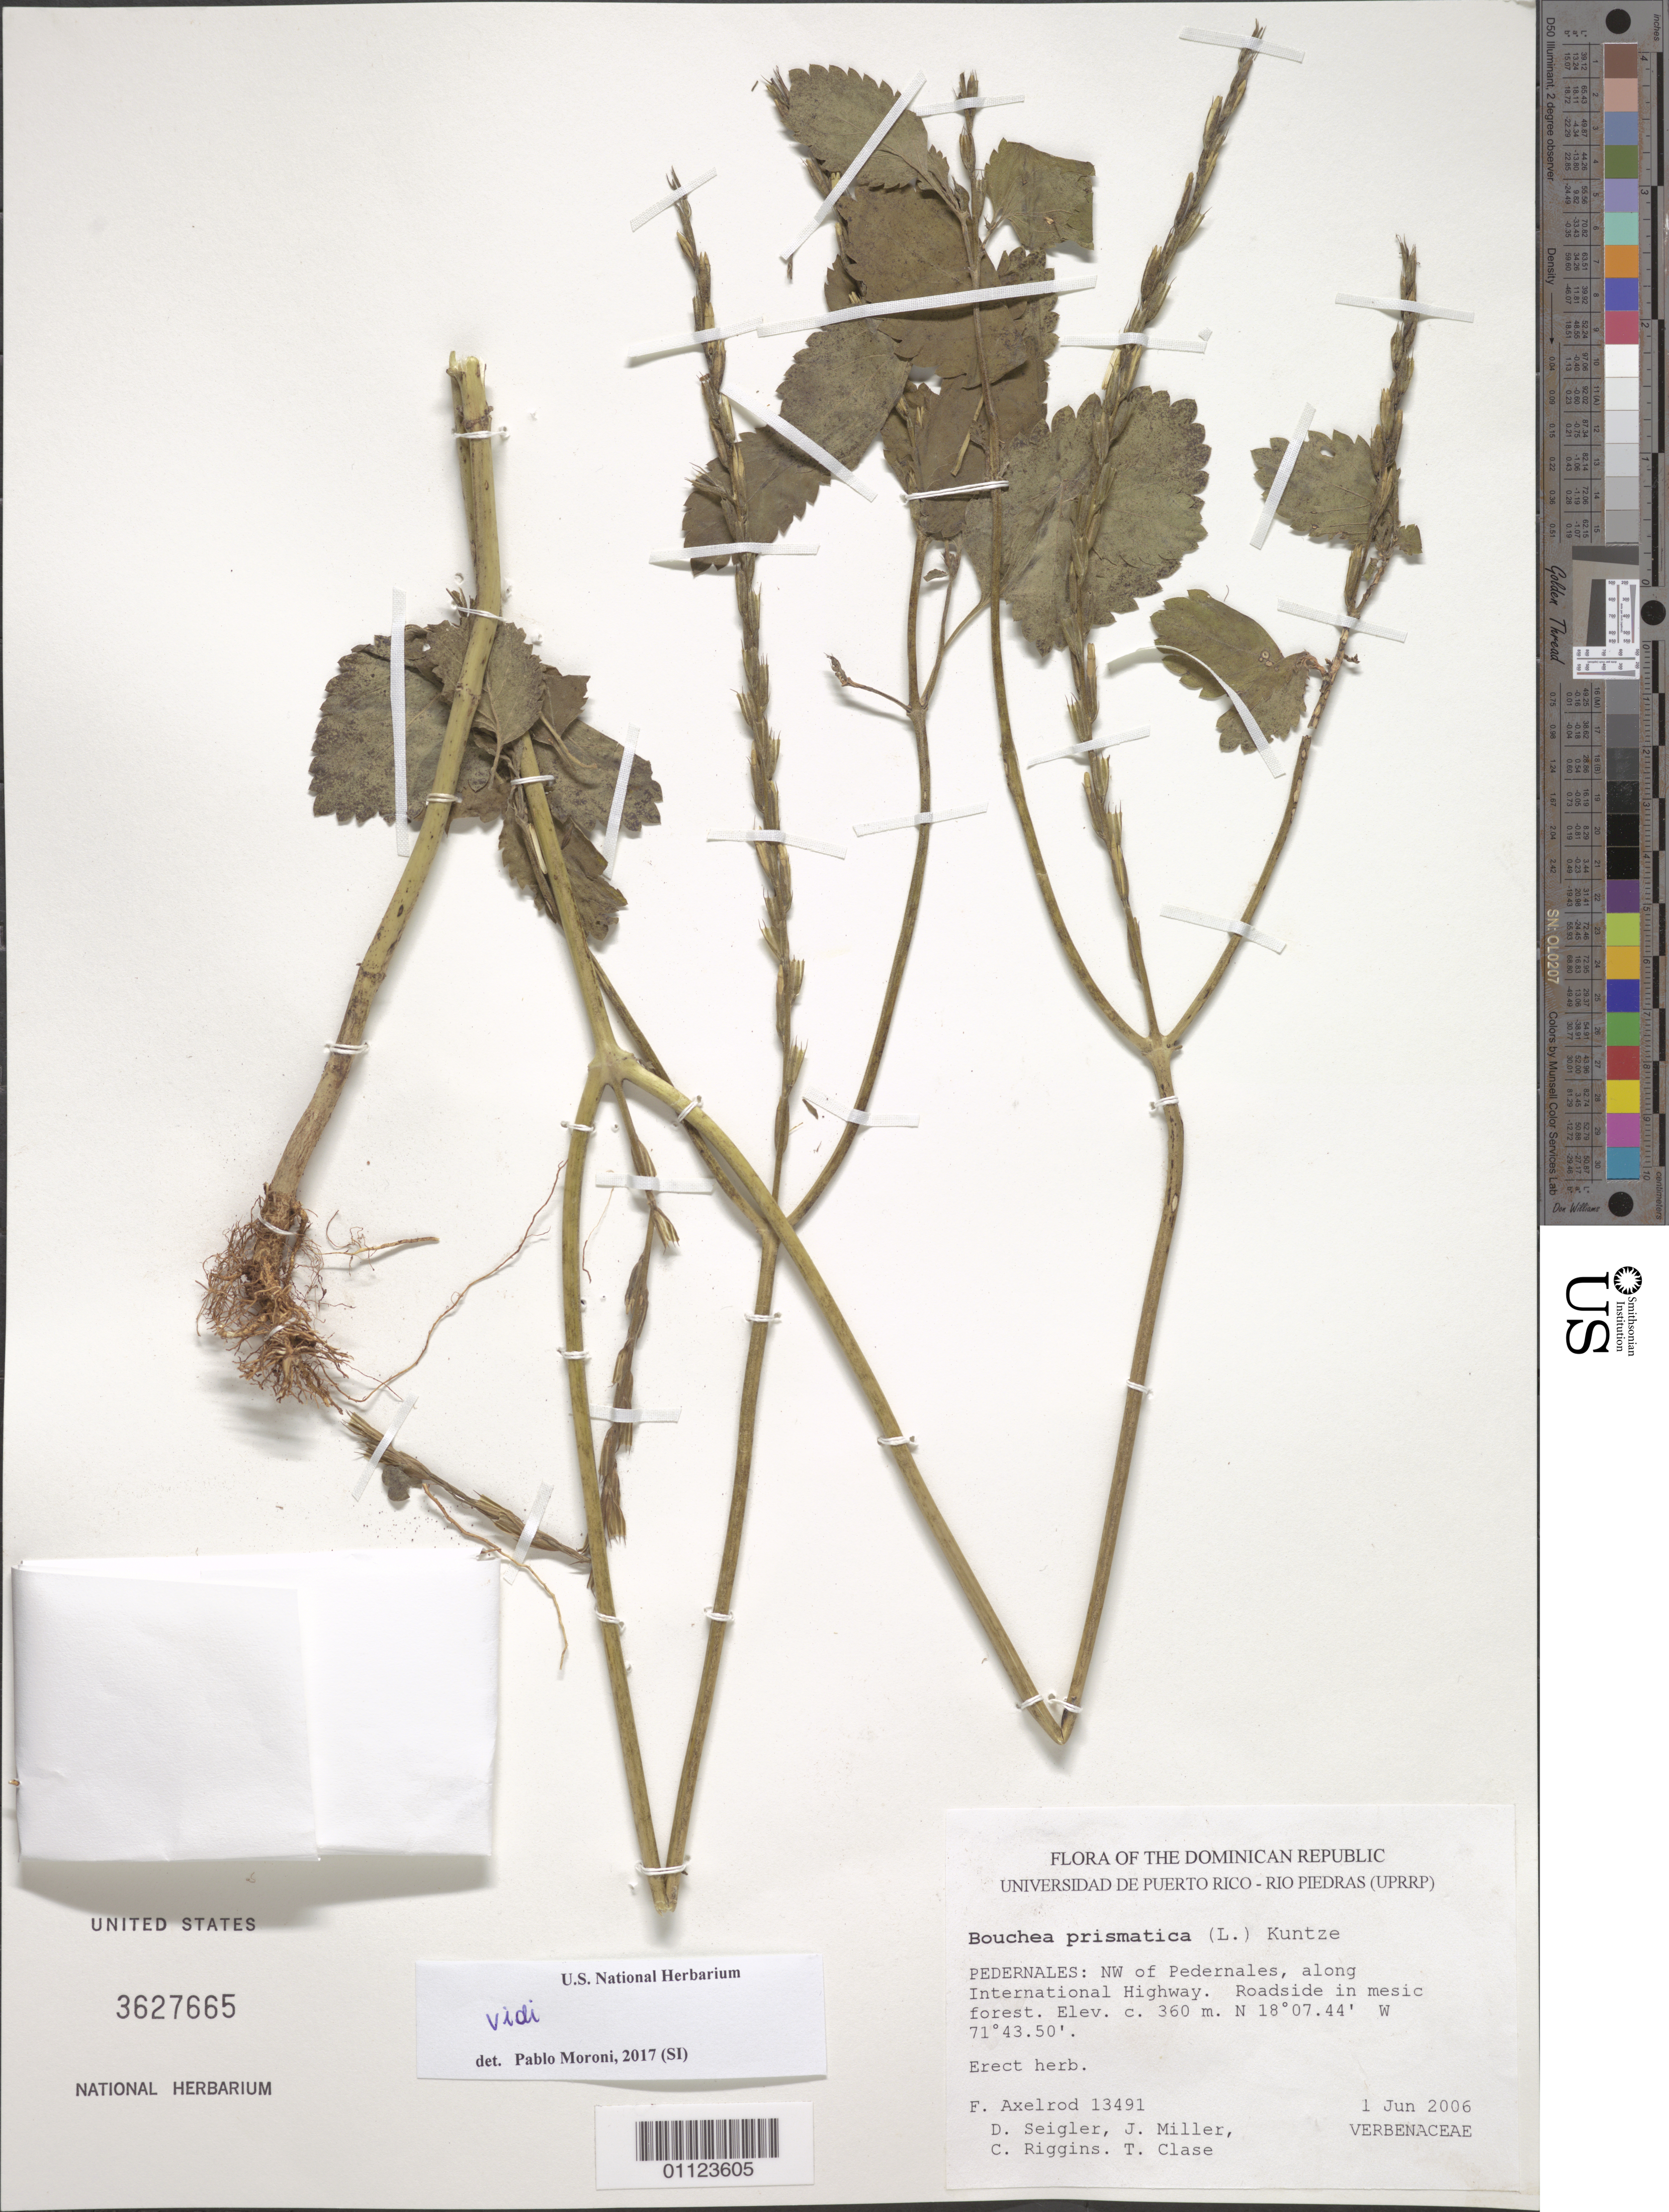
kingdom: Plantae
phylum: Tracheophyta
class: Magnoliopsida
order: Lamiales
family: Verbenaceae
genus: Bouchea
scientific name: Bouchea prismatica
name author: (L.) Kuntze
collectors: F. S. Axelrod, D. Seigler, J. Miller, C. Riggins & T. Clase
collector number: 13491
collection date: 2006-06-01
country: Dominican Republic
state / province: Pedernales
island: Hispaniola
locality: Pedernales, NW of; along International Highway.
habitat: Roadside in mesic forest.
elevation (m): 360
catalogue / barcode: US 3627665